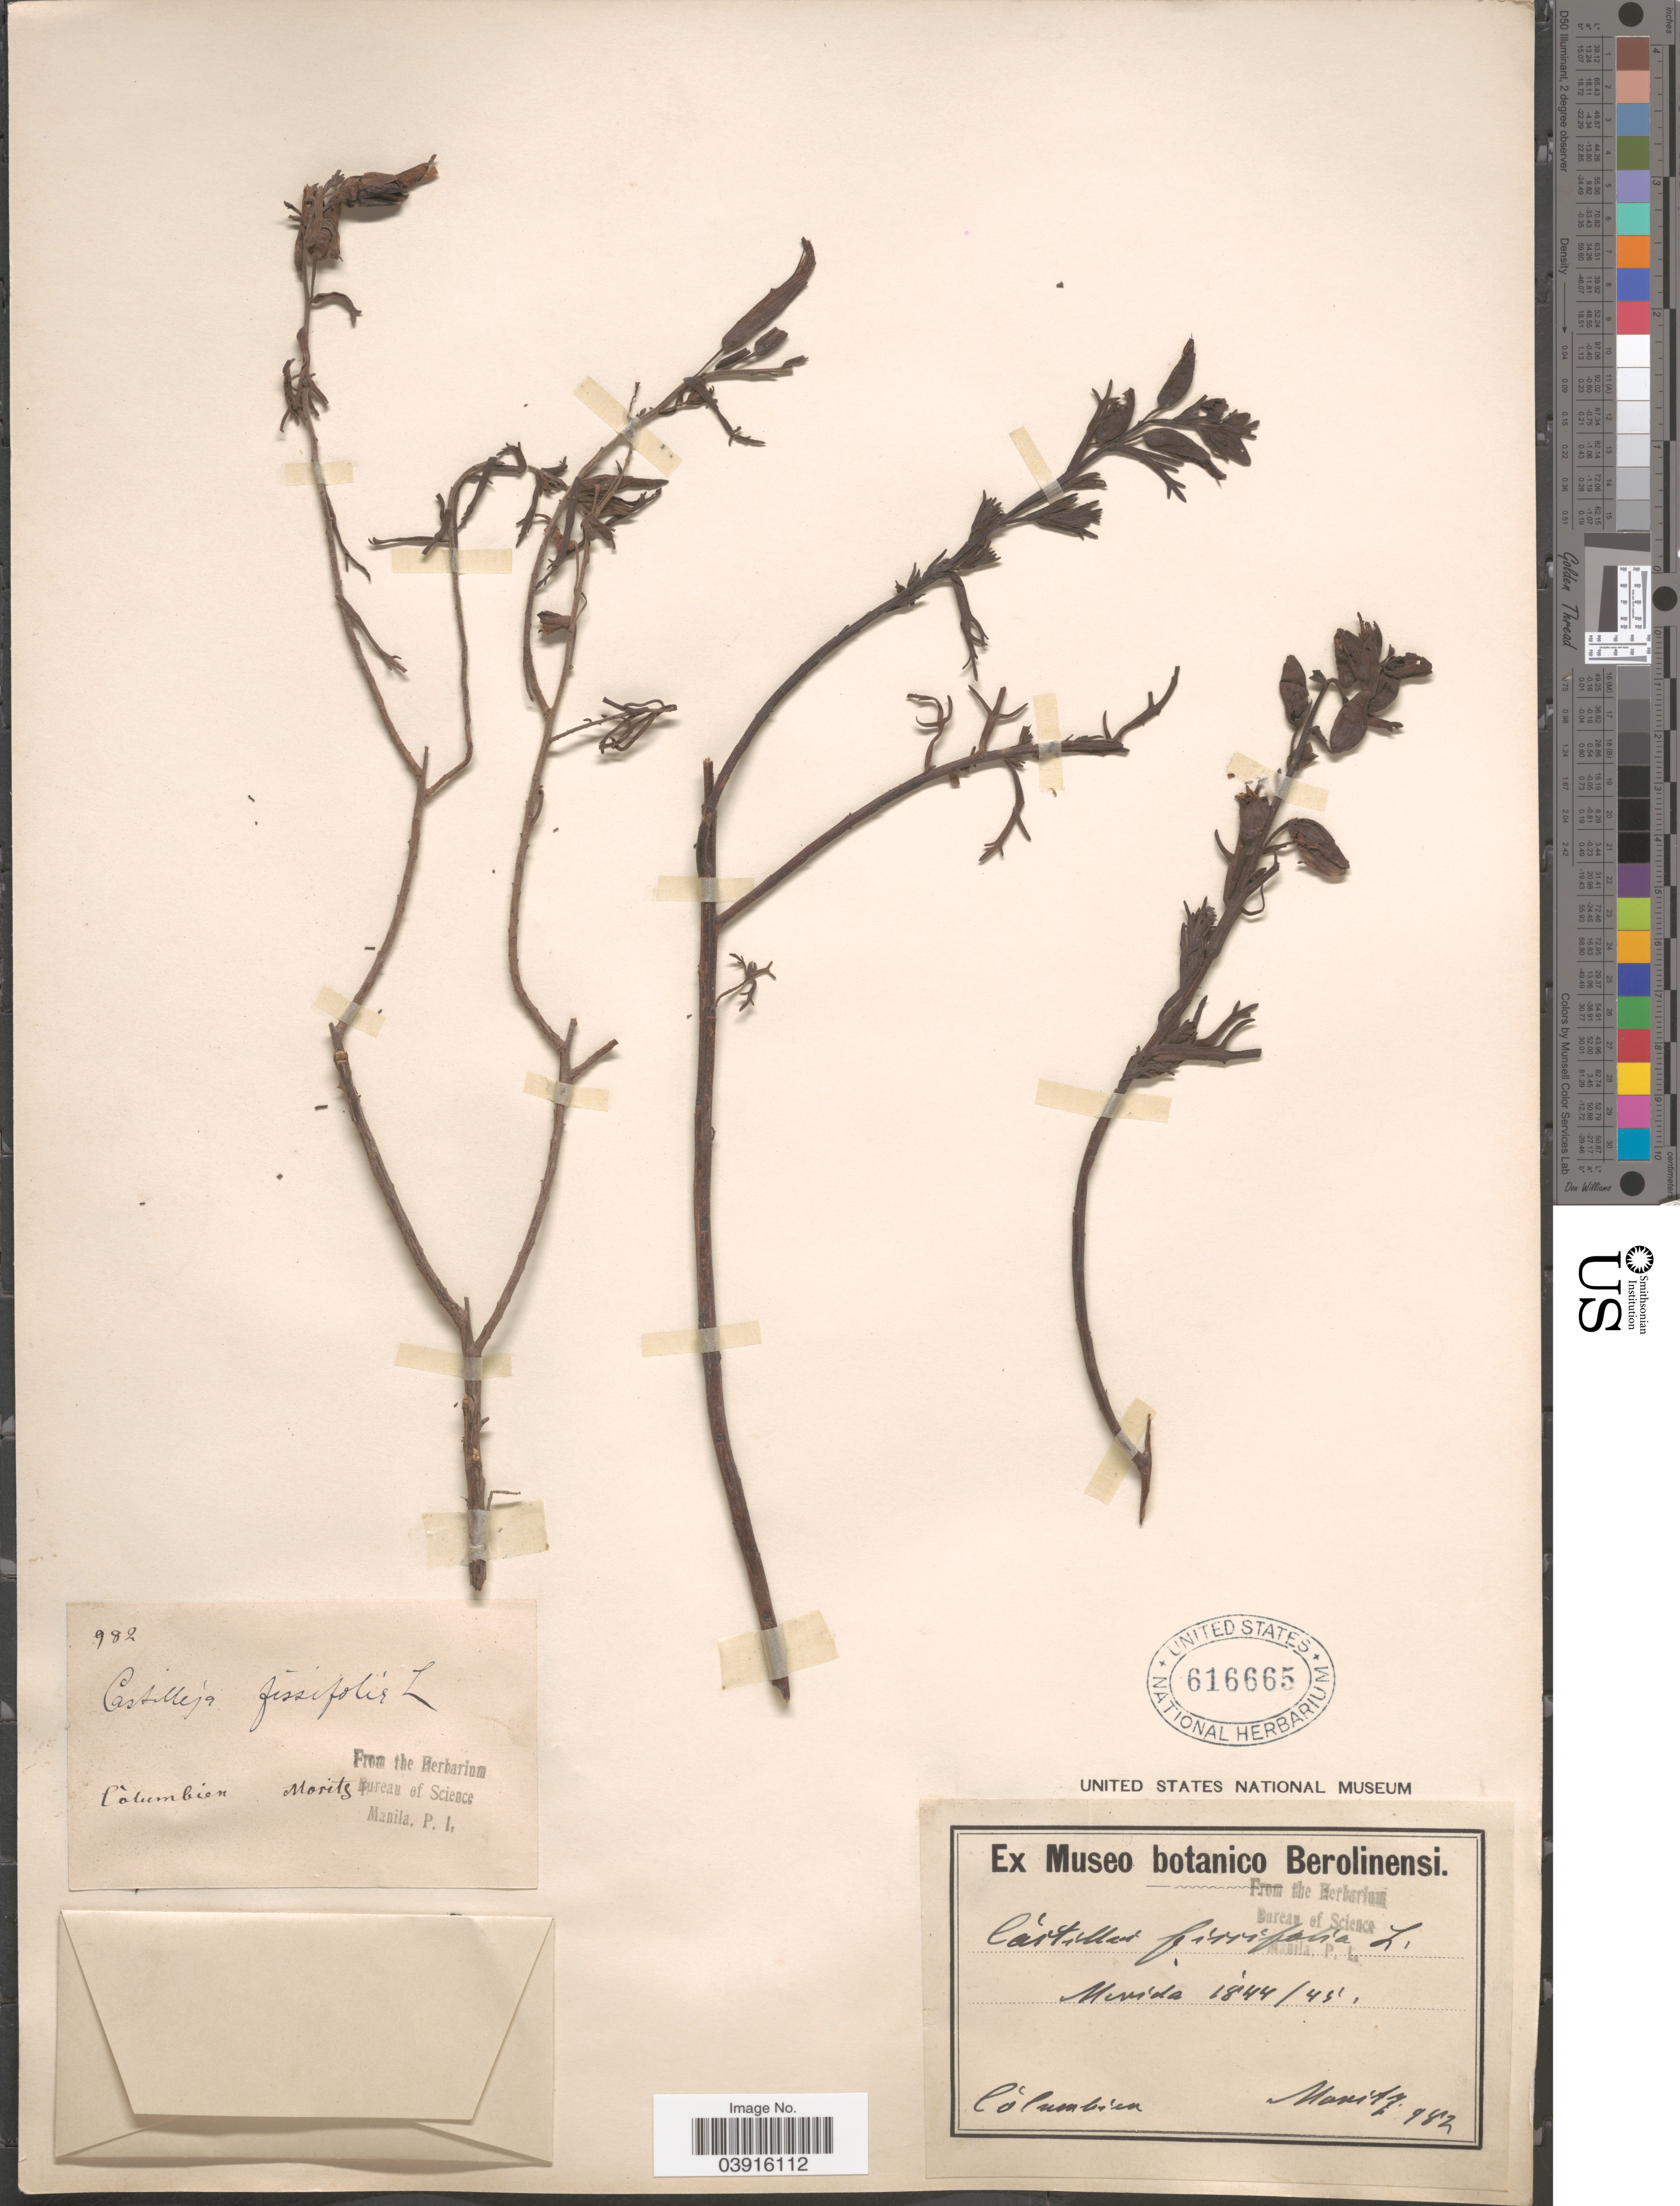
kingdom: Plantae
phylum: Tracheophyta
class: Magnoliopsida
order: Lamiales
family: Orobanchaceae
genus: Castilleja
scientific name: Castilleja fissifolia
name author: L. f.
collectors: Moritz, --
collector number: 982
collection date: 1844/1845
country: Colombia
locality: Merida.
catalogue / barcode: US 616665